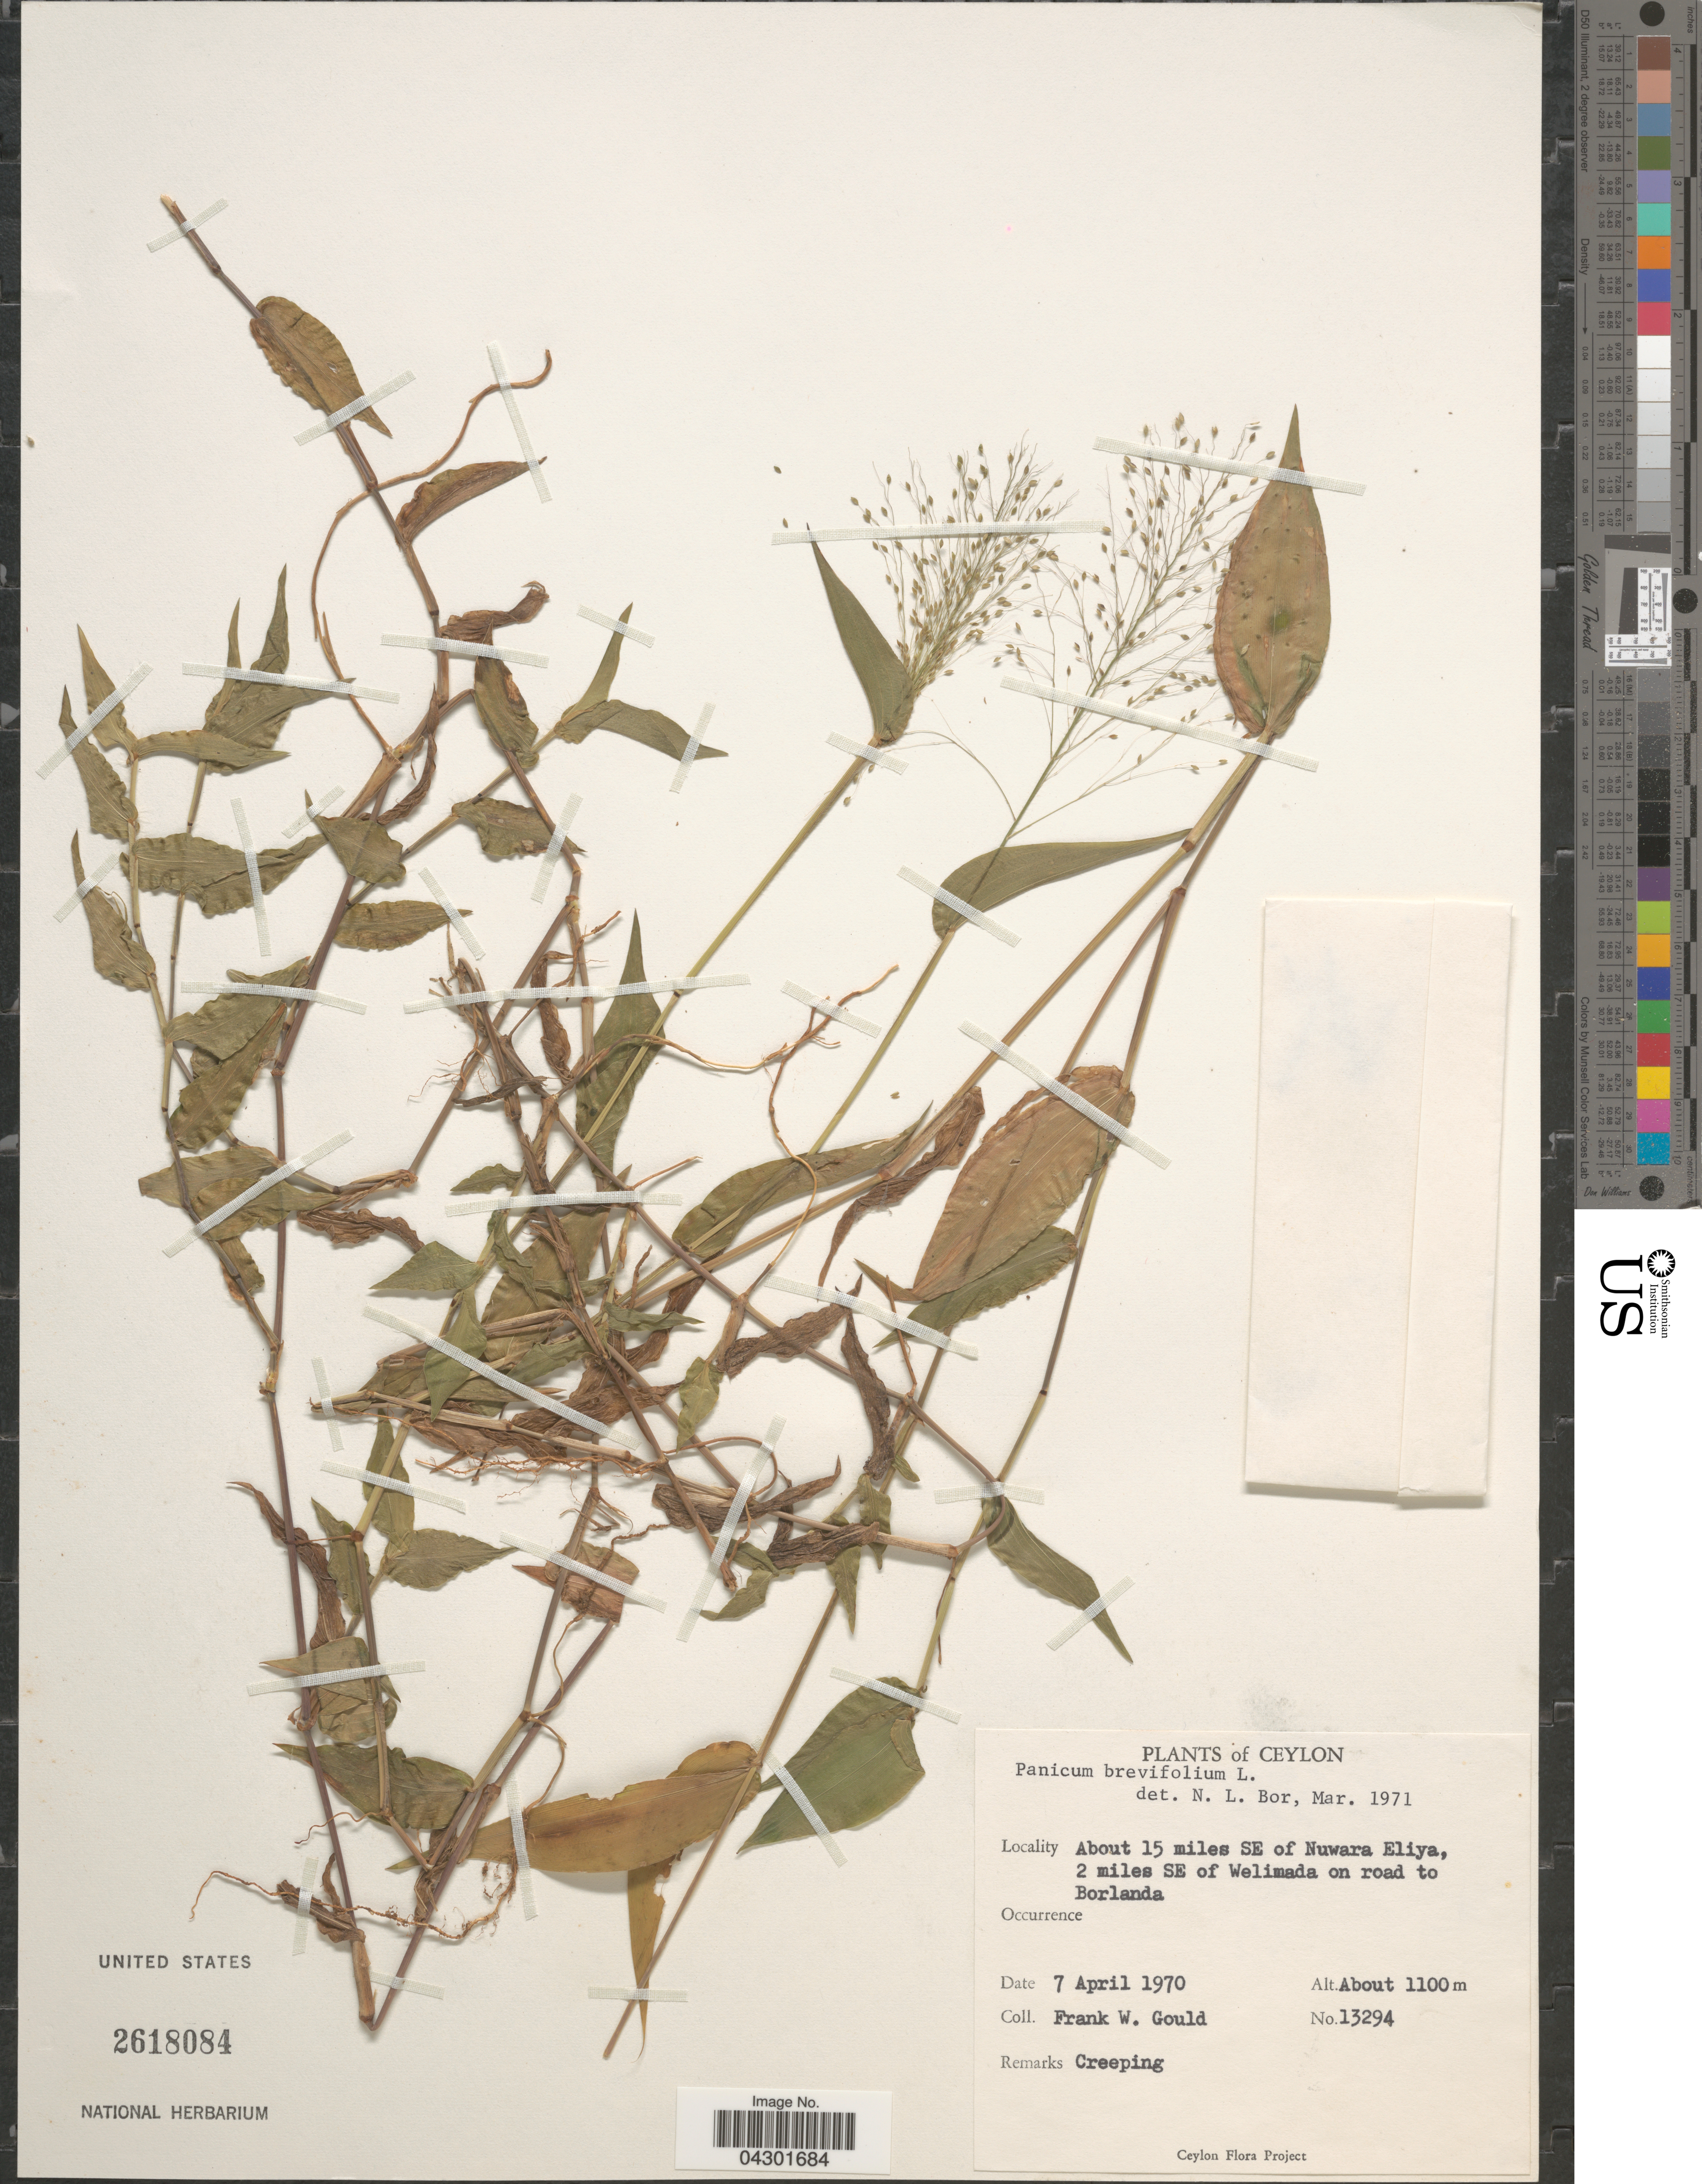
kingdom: Plantae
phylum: Tracheophyta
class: Liliopsida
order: Poales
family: Poaceae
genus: Panicum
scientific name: Panicum brevifolium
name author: L.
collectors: F. W. Gould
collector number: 13294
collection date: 1970-04-07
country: Sri Lanka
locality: Ceylon. About 15 miles SE of Nuwara Eliya, 2 miles SE of Welimada on road to Borlanda.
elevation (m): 1100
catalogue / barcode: US 2618084